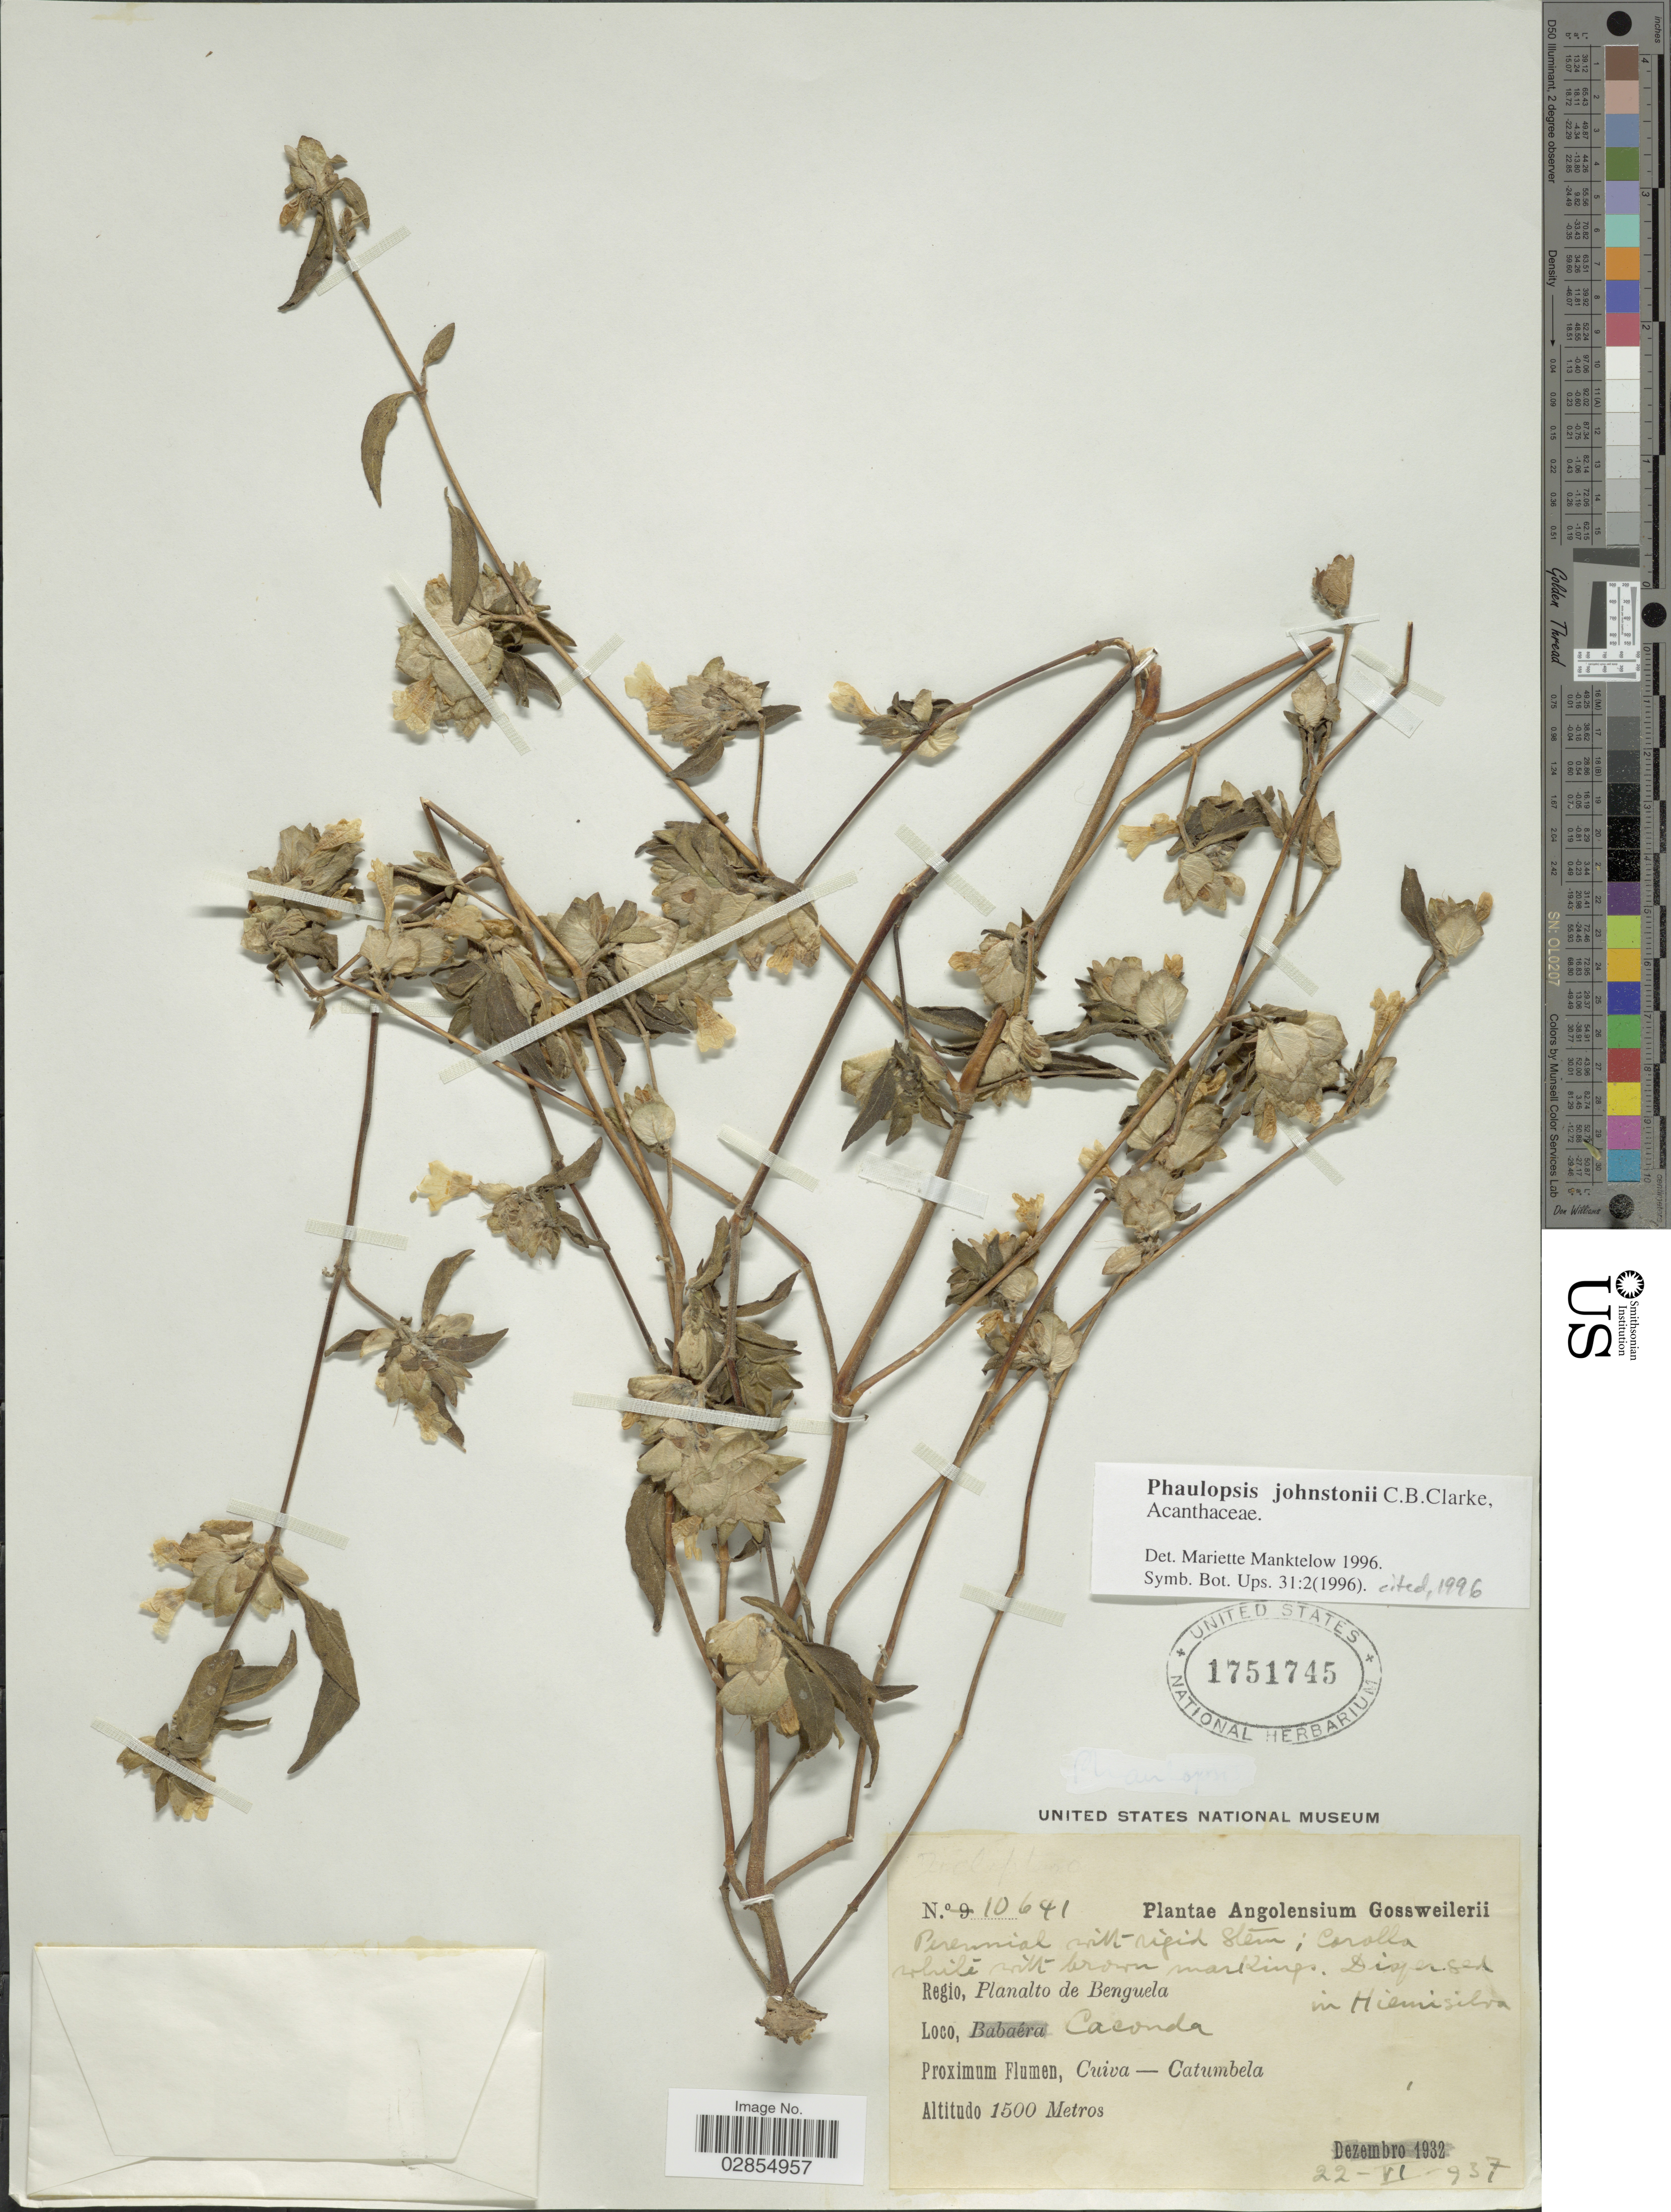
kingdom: Plantae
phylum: Tracheophyta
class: Magnoliopsida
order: Lamiales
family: Acanthaceae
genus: Phaulopsis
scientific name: Phaulopsis johnstonii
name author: C.B. Clarke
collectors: -. Gossweiler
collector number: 10641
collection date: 1937-06-22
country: Angola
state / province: Benguela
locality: Regio Planalto de Benguela, Loco Caconda, Cuiva - Catumbela.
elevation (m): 1500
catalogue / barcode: US 1751745